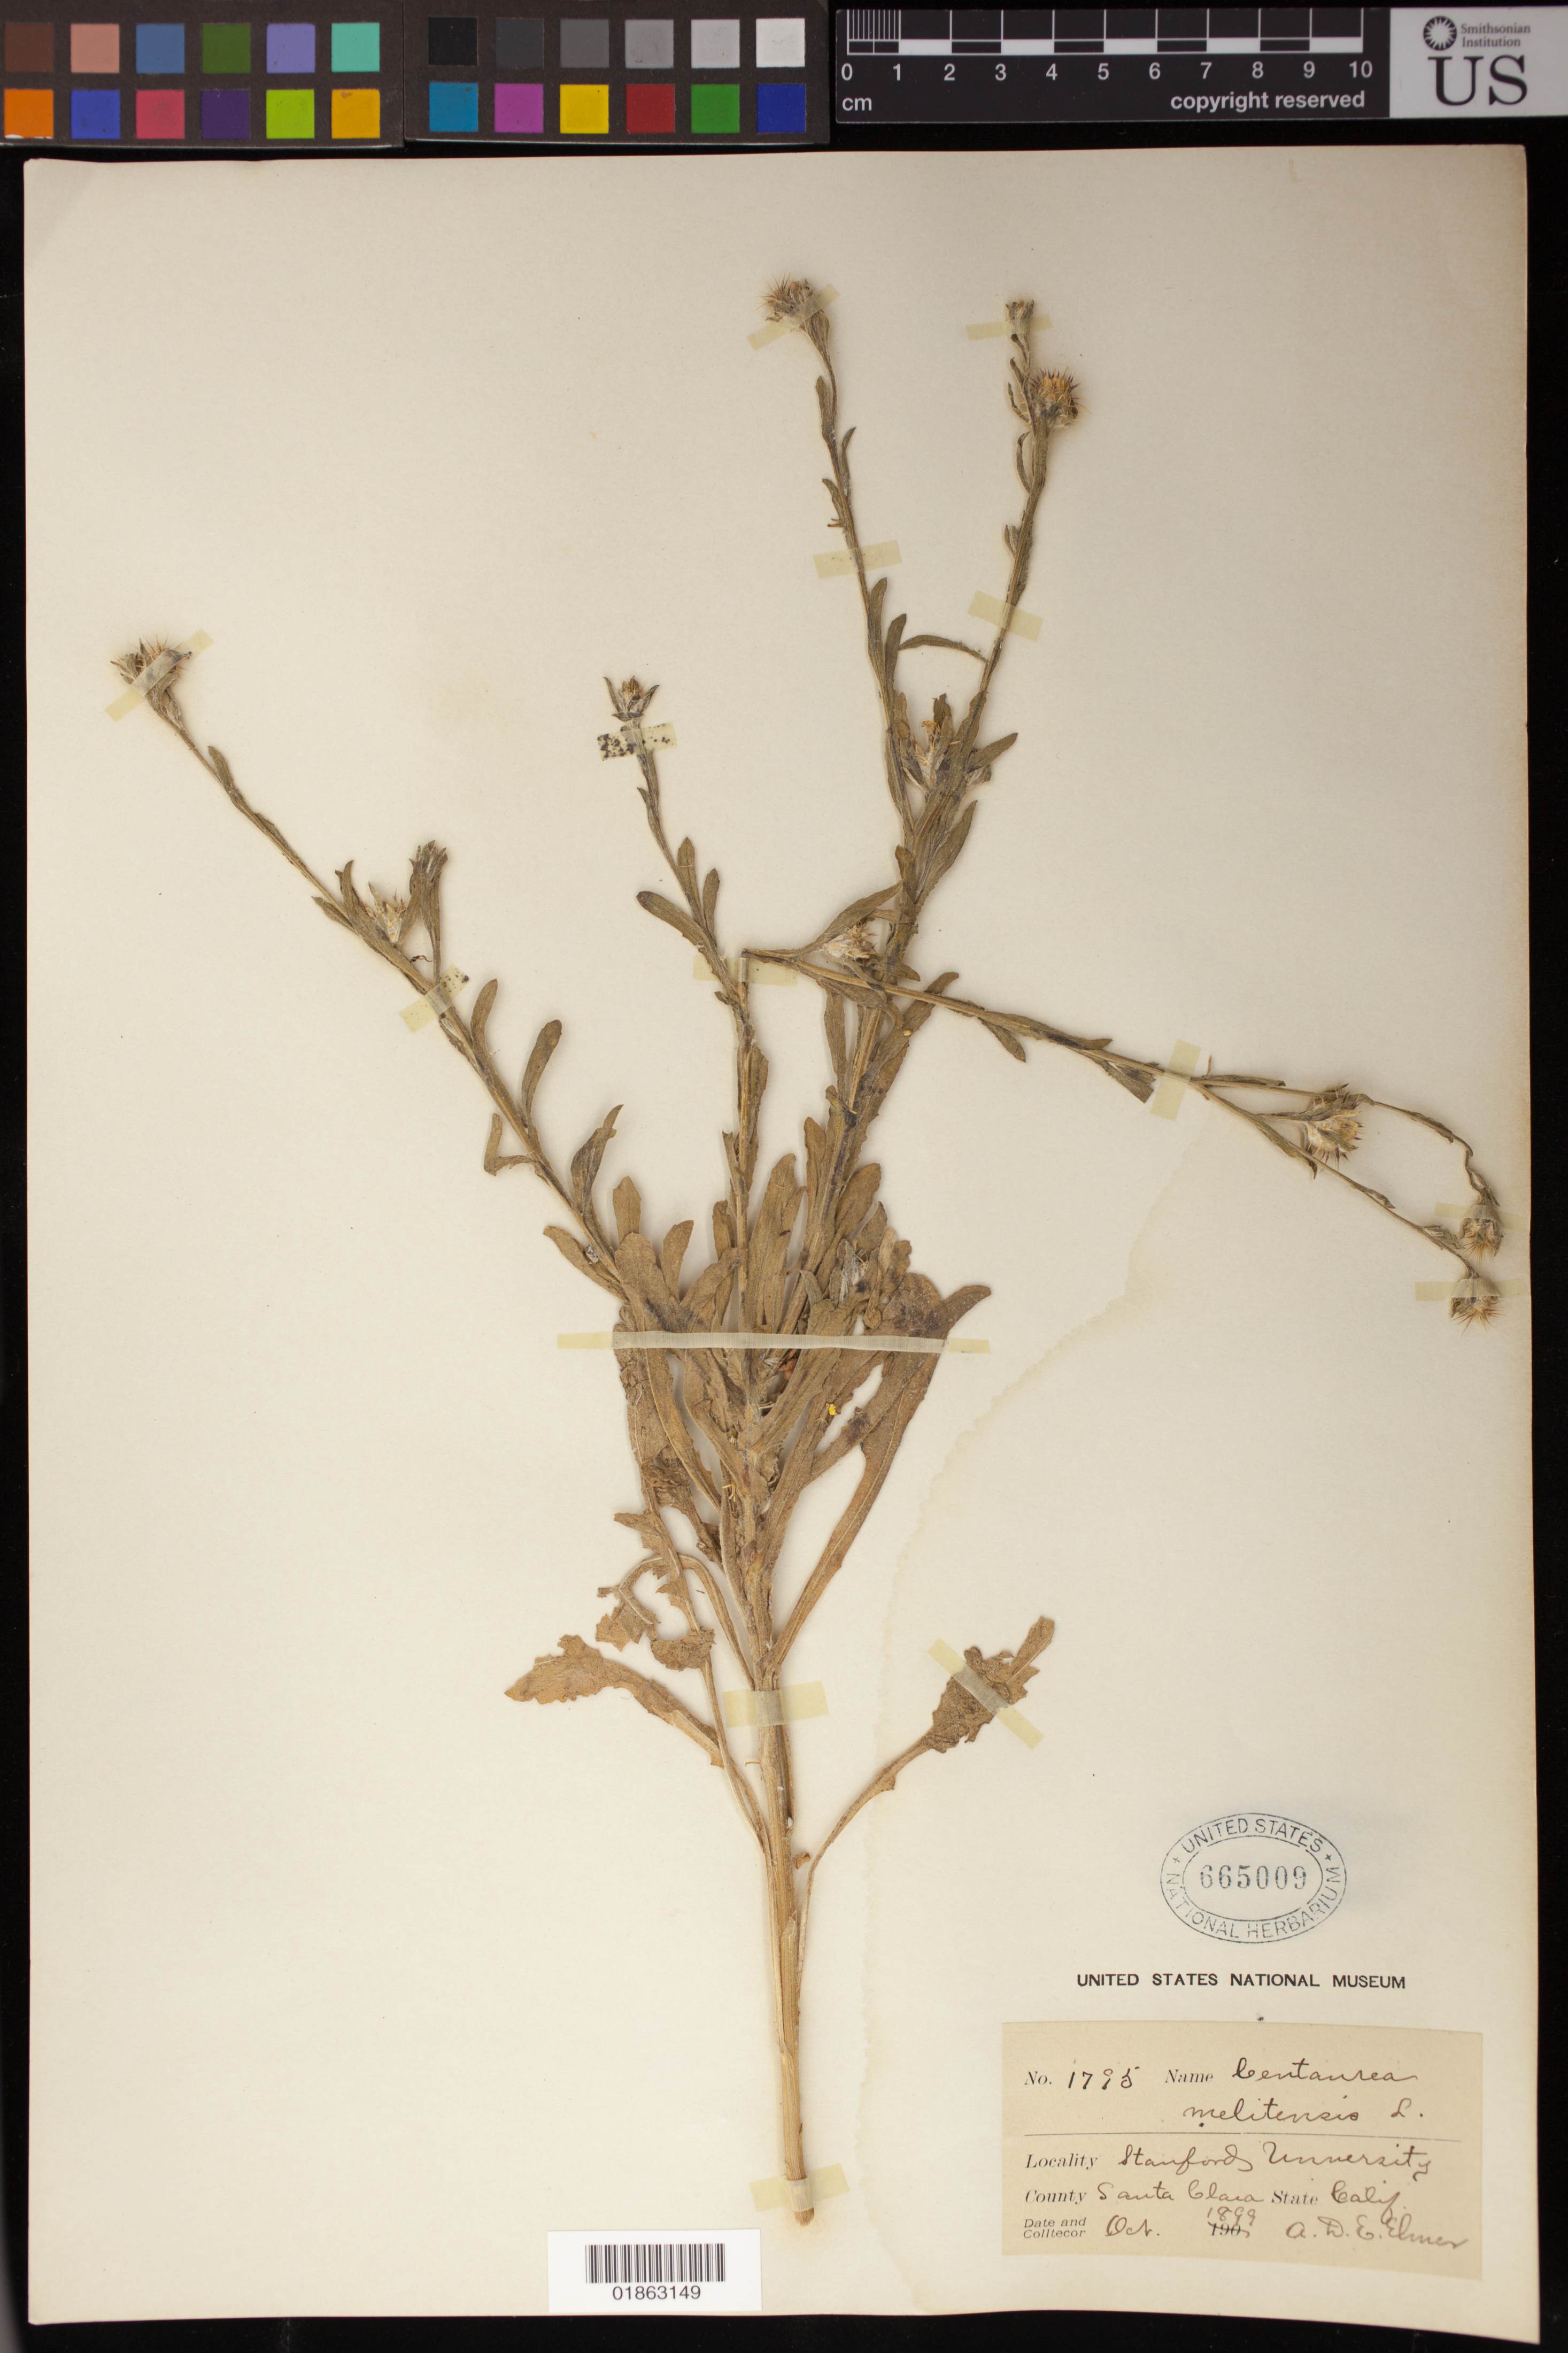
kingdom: Plantae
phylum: Tracheophyta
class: Magnoliopsida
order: Asterales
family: Asteraceae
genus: Centaurea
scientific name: Centaurea melitensis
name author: L.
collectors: A. D. E. Elmer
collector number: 1795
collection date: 1899-10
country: United States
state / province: California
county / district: Santa Clara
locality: Stanford University, County Santa Clara, State Calif.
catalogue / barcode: US 665009